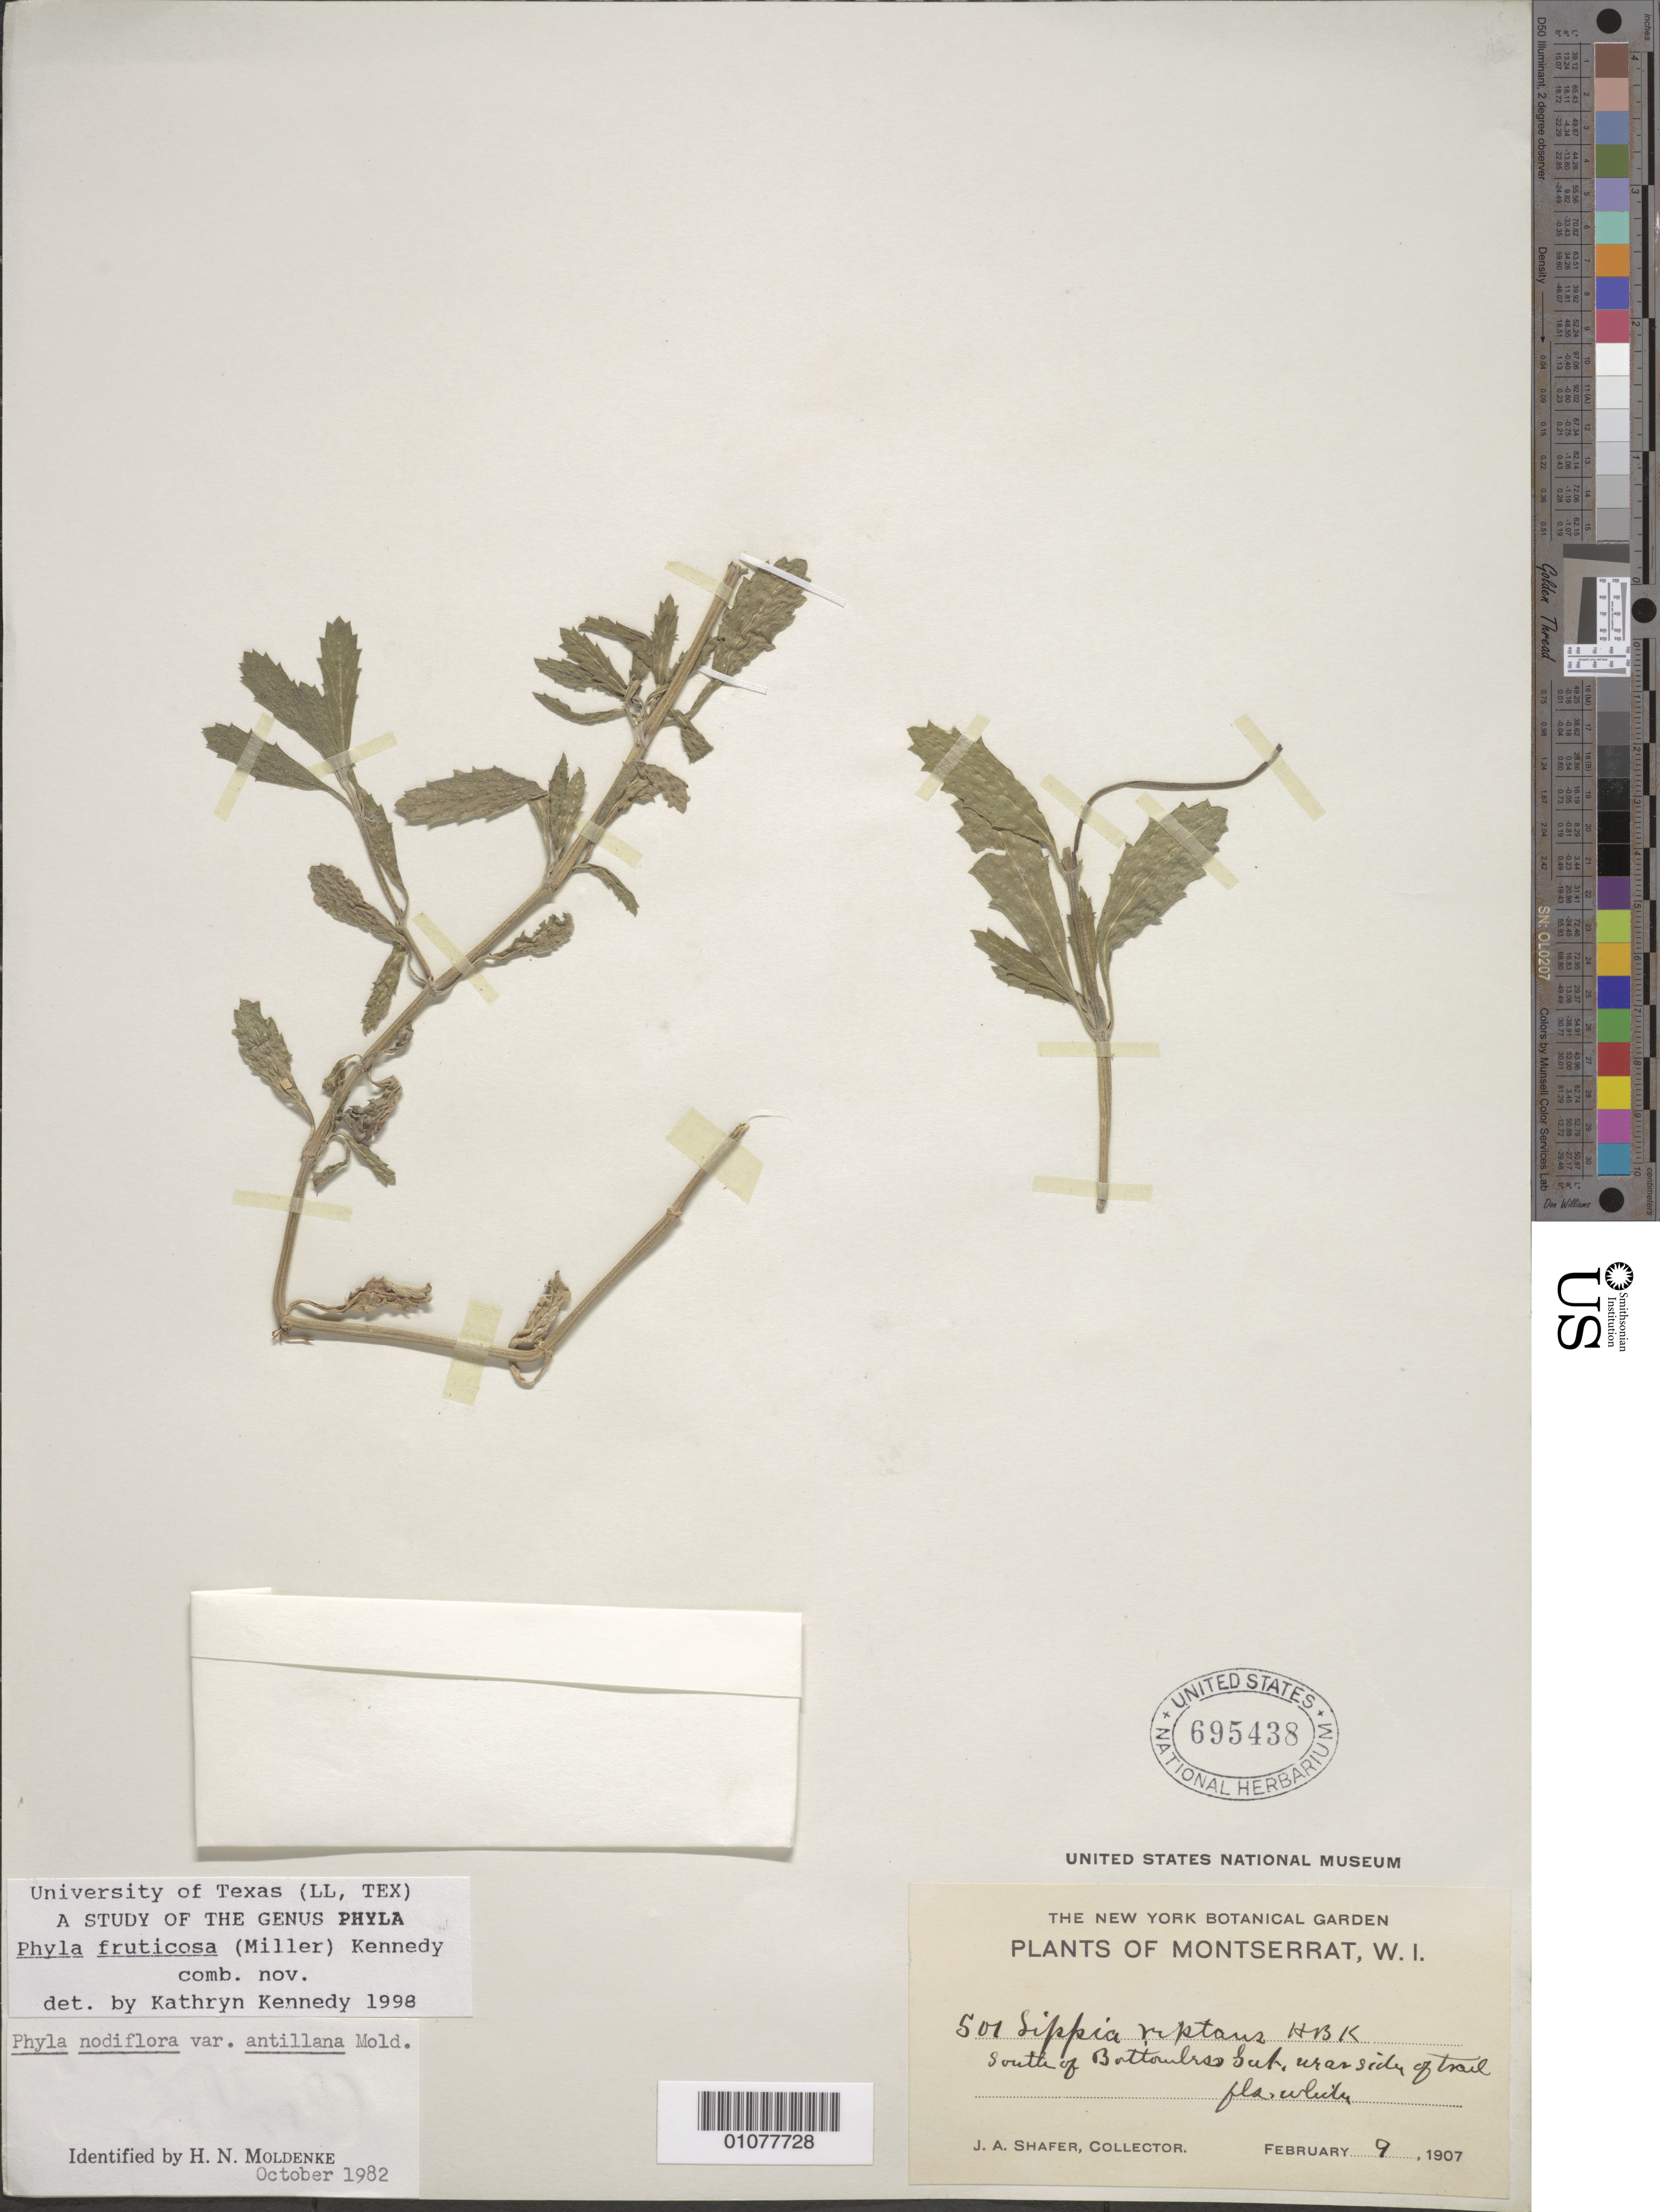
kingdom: Plantae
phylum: Tracheophyta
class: Magnoliopsida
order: Lamiales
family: Verbenaceae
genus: Phyla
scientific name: Phyla nodiflora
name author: (L.) Greene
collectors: J. A. Shafer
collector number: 501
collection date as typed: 09 Feb 1907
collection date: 1907-02-09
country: Montserrat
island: Montserrat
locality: Bottomless Gut, S of.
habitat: Side of trail.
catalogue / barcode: US 695438